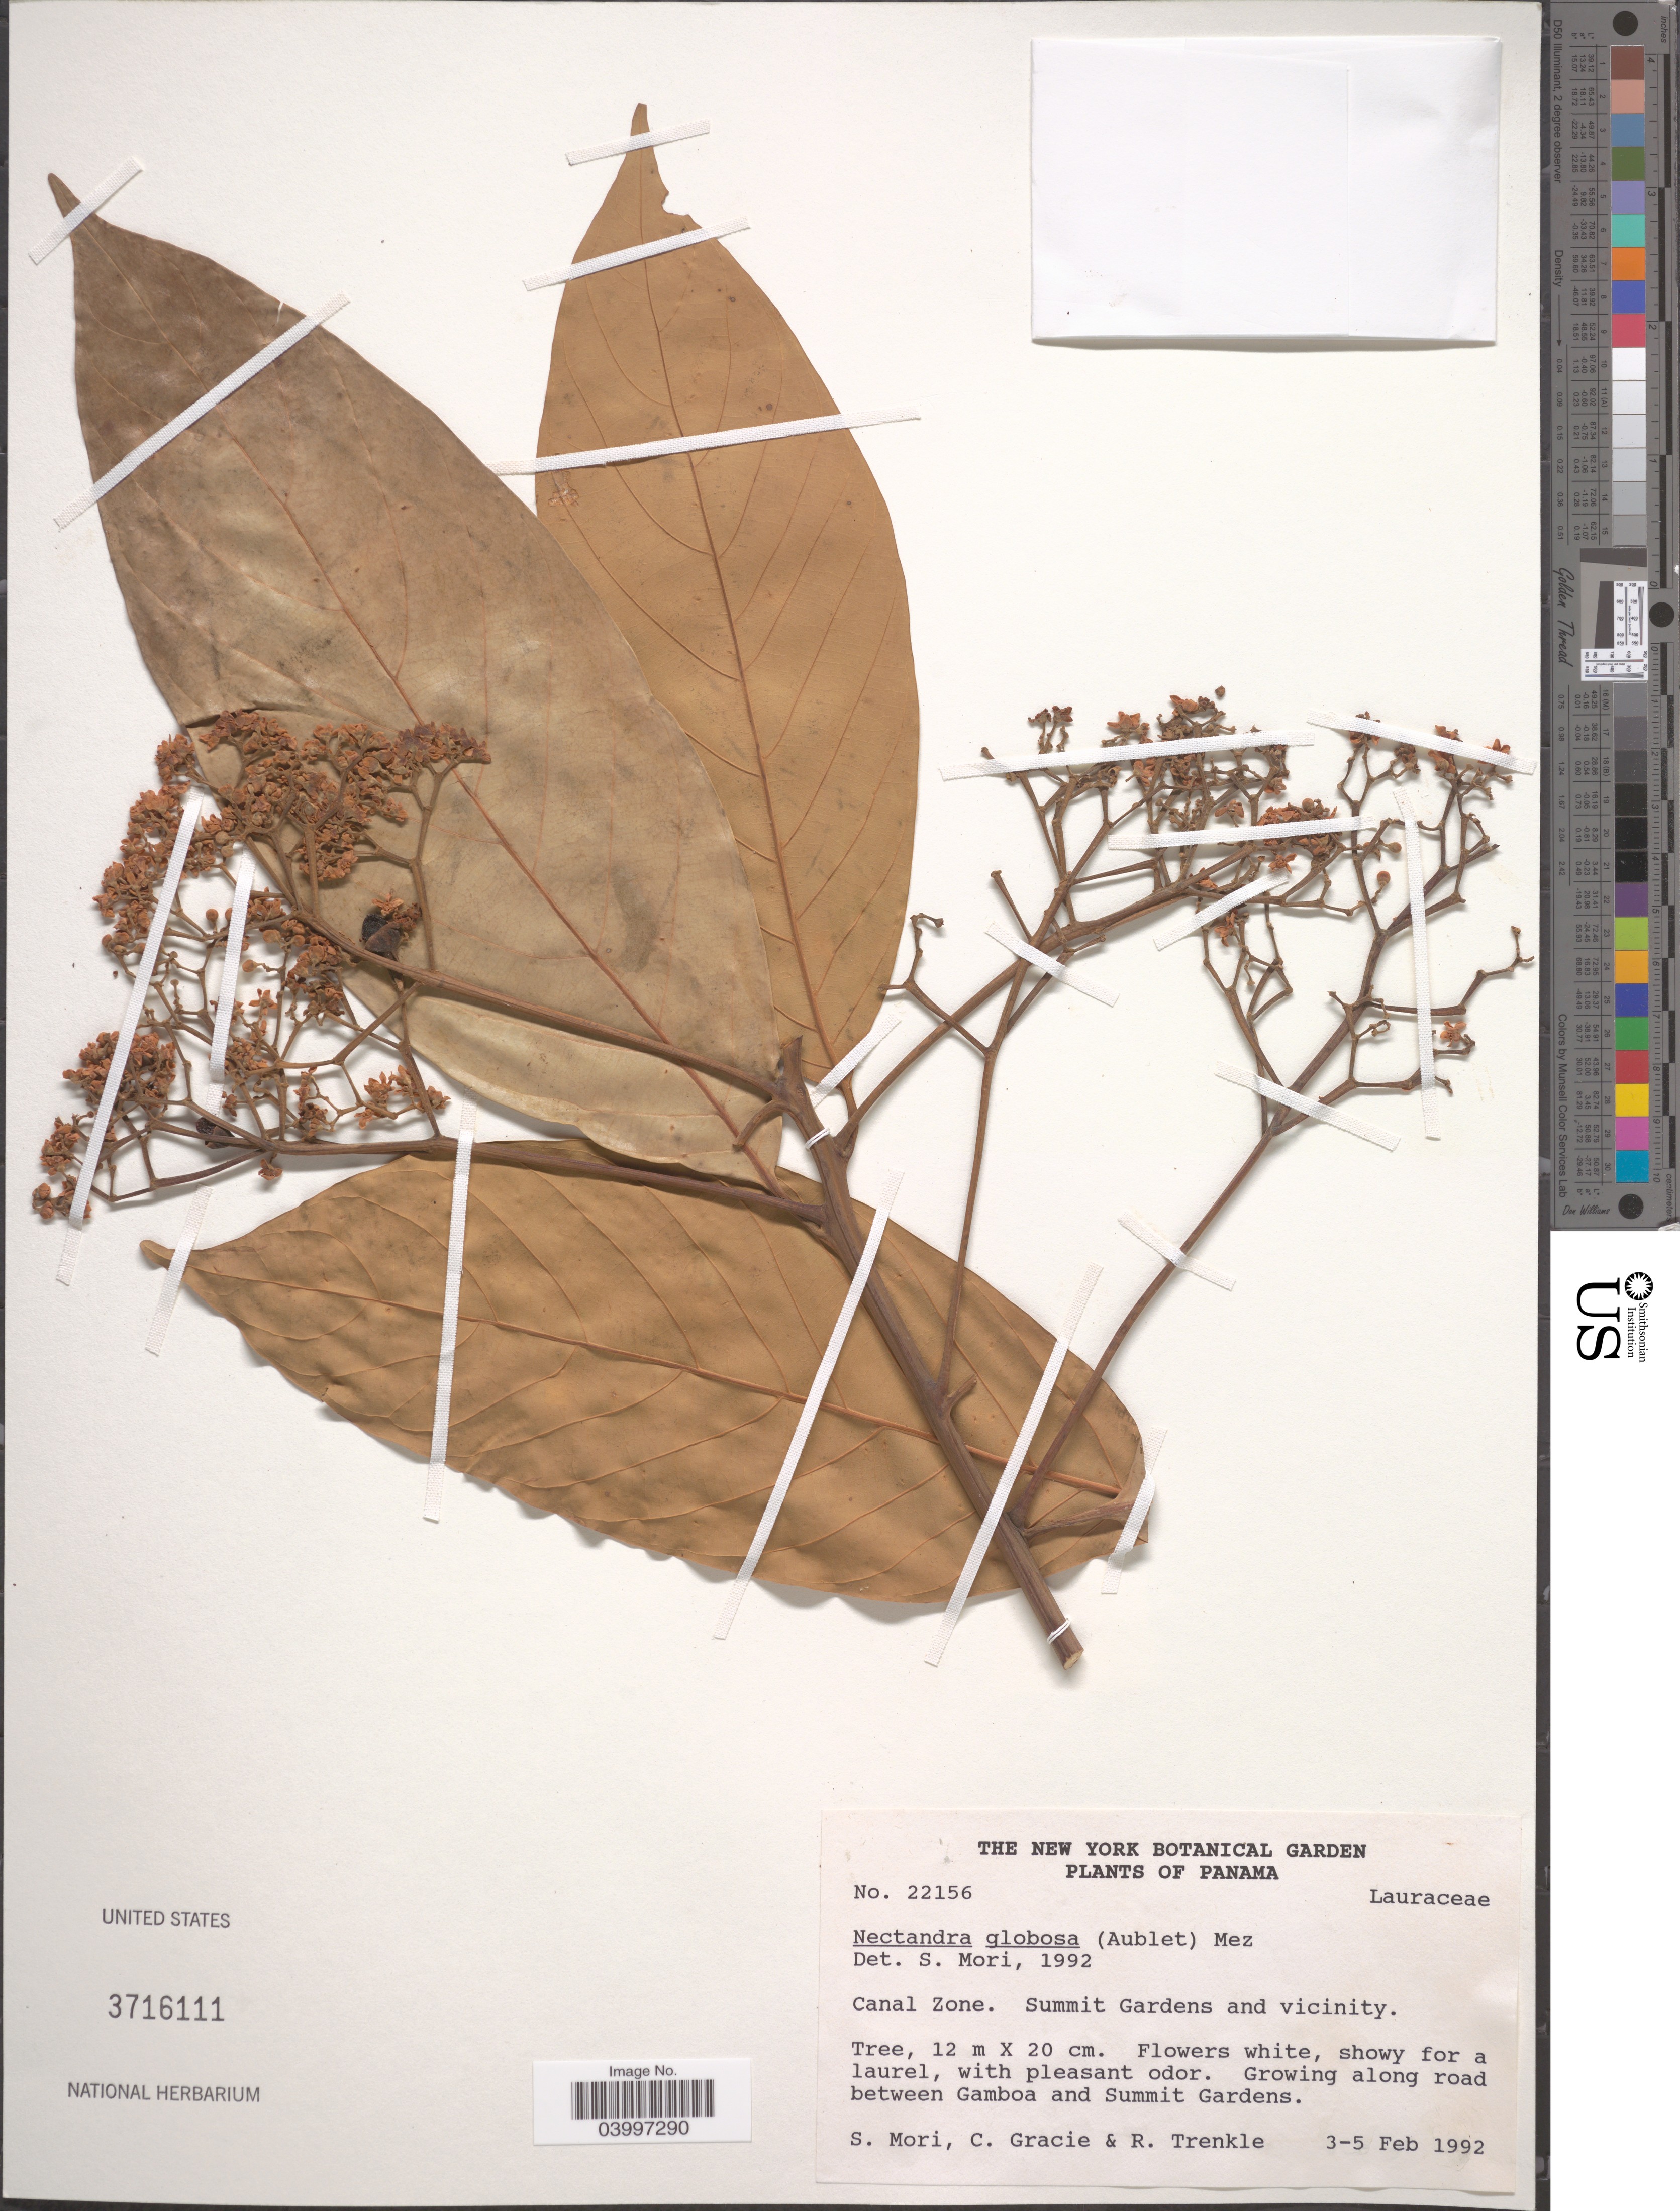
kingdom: Plantae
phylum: Tracheophyta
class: Magnoliopsida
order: Laurales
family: Lauraceae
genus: Nectandra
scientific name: Nectandra globosa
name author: (Aubl.) Mez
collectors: S. Mori, C. A. Gracie & R. Trenkle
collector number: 22156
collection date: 1992-02-03/1992-02-05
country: Panama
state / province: Colón / Panamá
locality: Canal Zone. Summit Gardens and vicinity. Along road between Gamboa and Summit Gardens.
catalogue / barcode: US 3716111